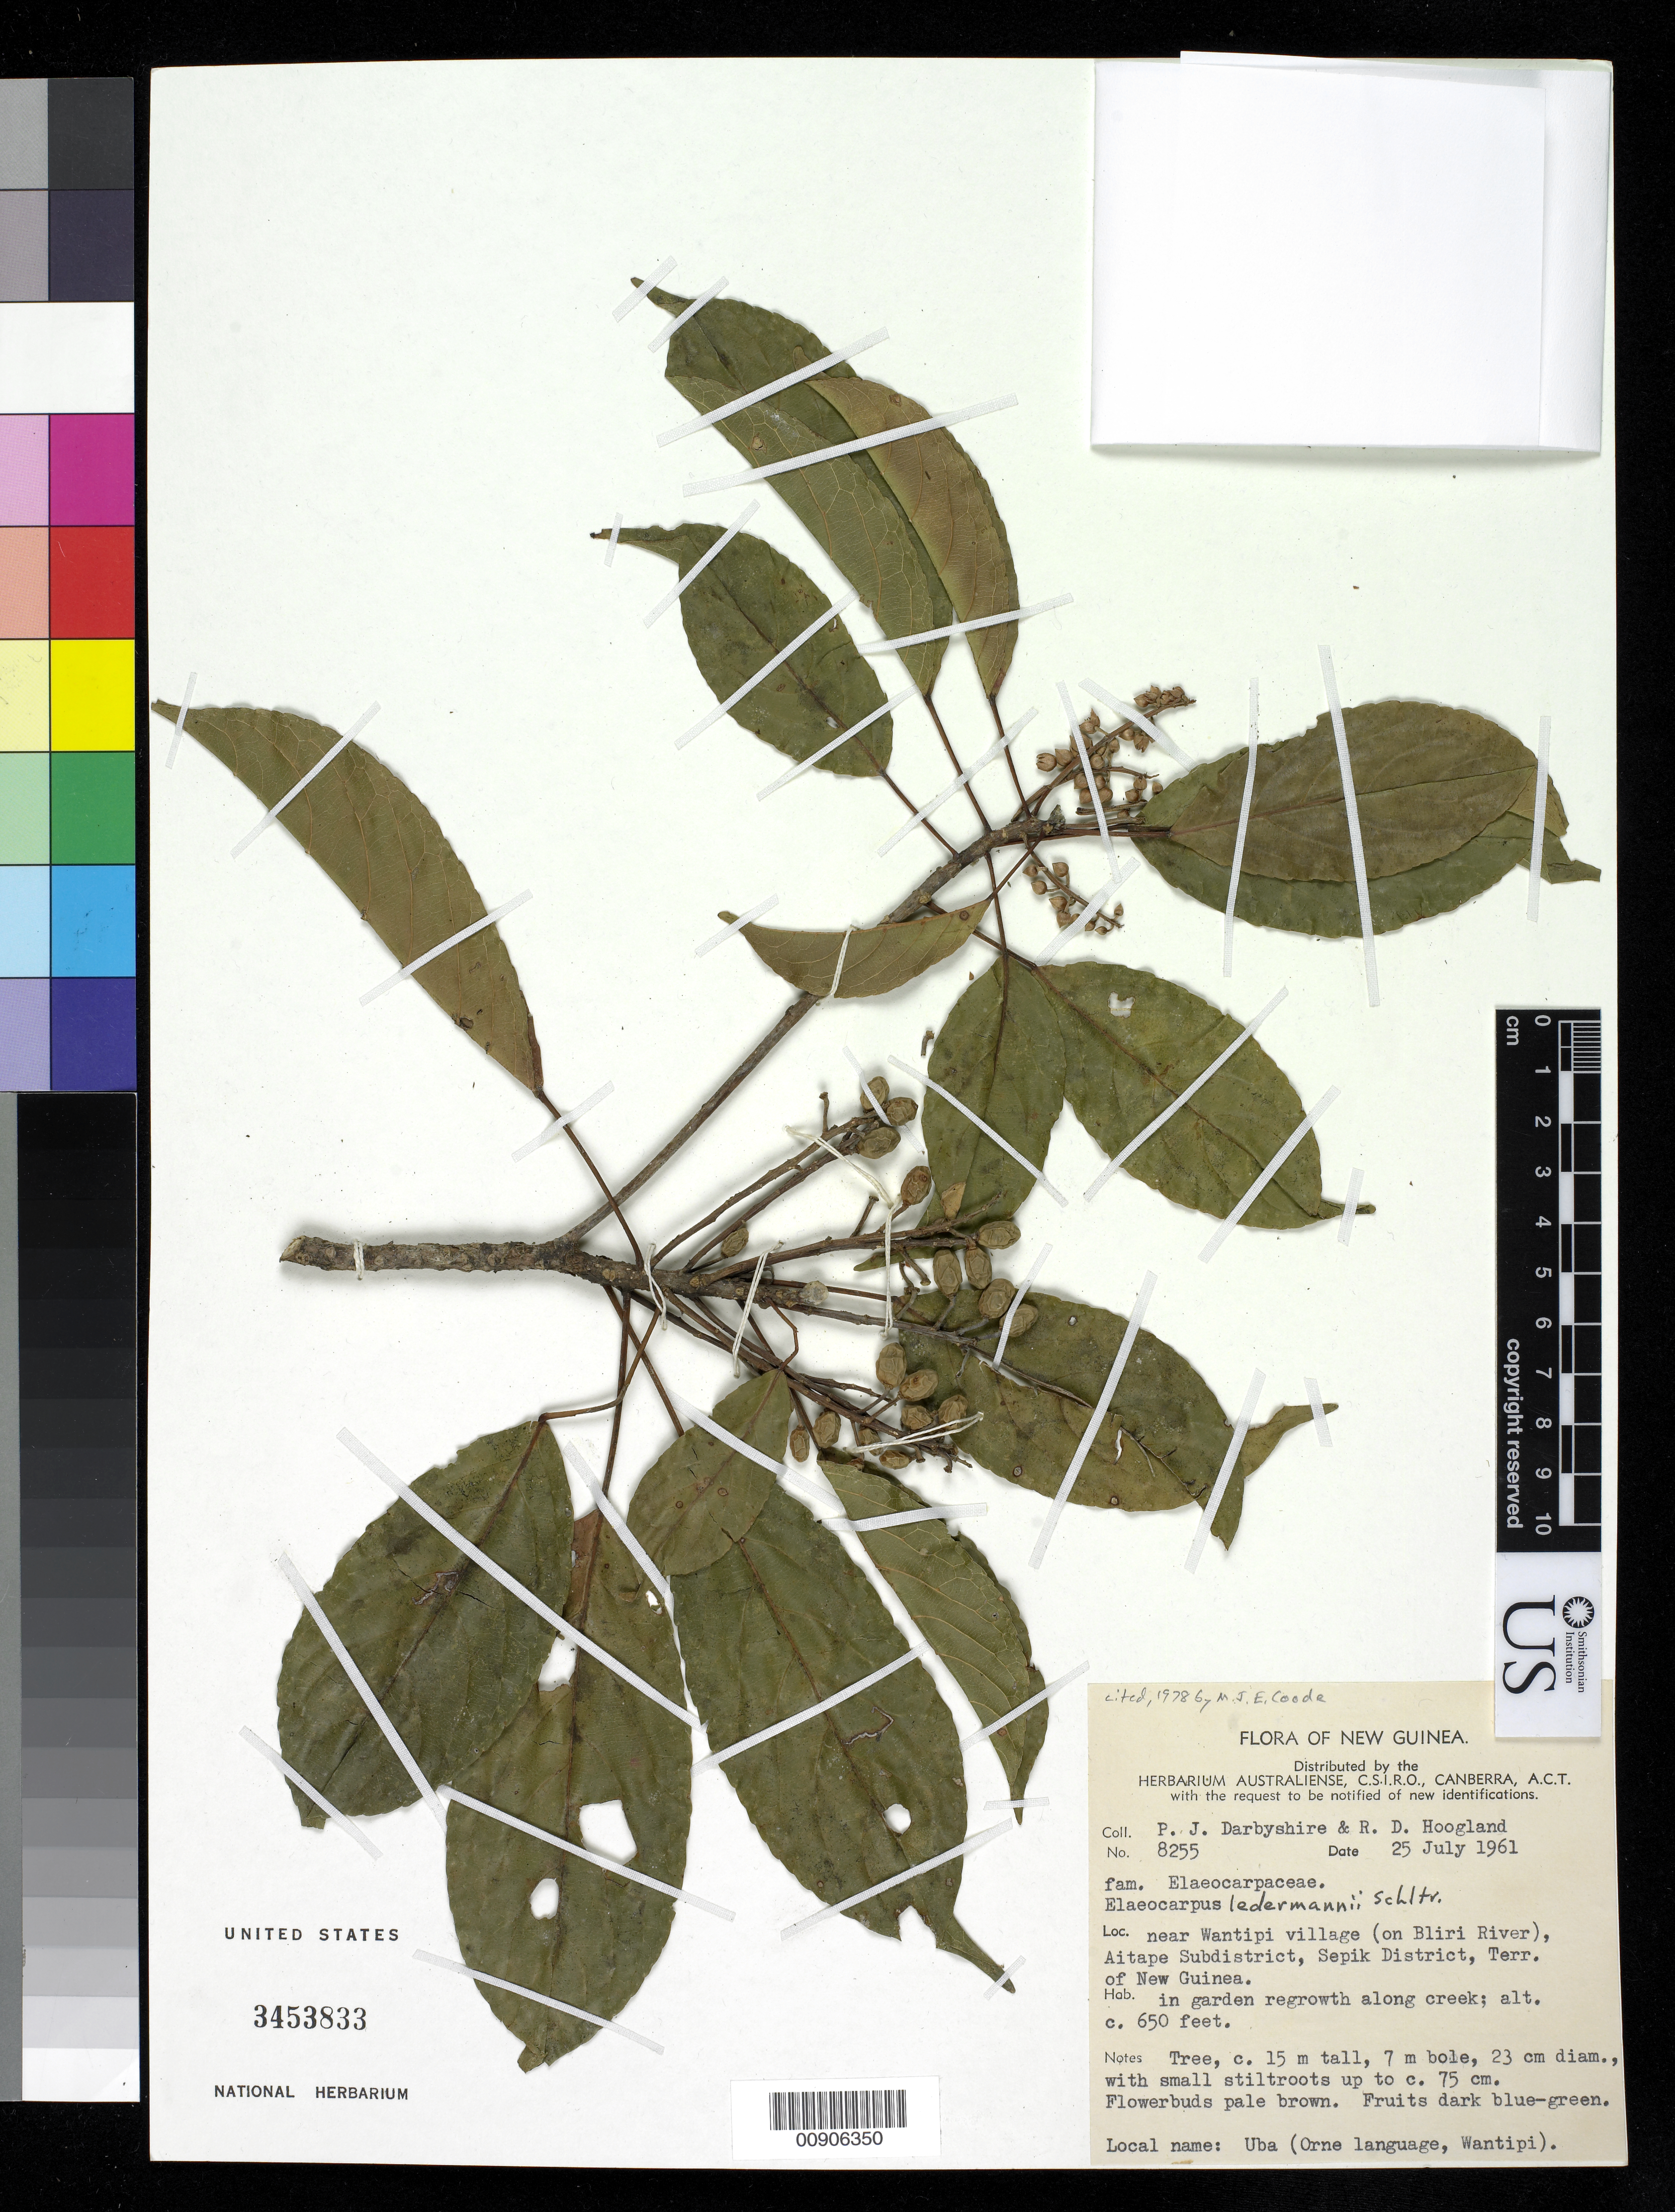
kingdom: Plantae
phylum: Tracheophyta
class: Magnoliopsida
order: Oxalidales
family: Elaeocarpaceae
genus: Elaeocarpus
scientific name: Elaeocarpus ledermannii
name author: Schltr.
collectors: P. Darbyshire & R. D. Hoogland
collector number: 8255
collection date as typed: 25 Jul 1961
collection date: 1961-07-25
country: Papua New Guinea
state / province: Sandaun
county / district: Aitape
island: New Guinea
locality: near Wantipi village (on Bliri River), Aitape Subdistrict, Sepik District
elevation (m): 198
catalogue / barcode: US 3453833